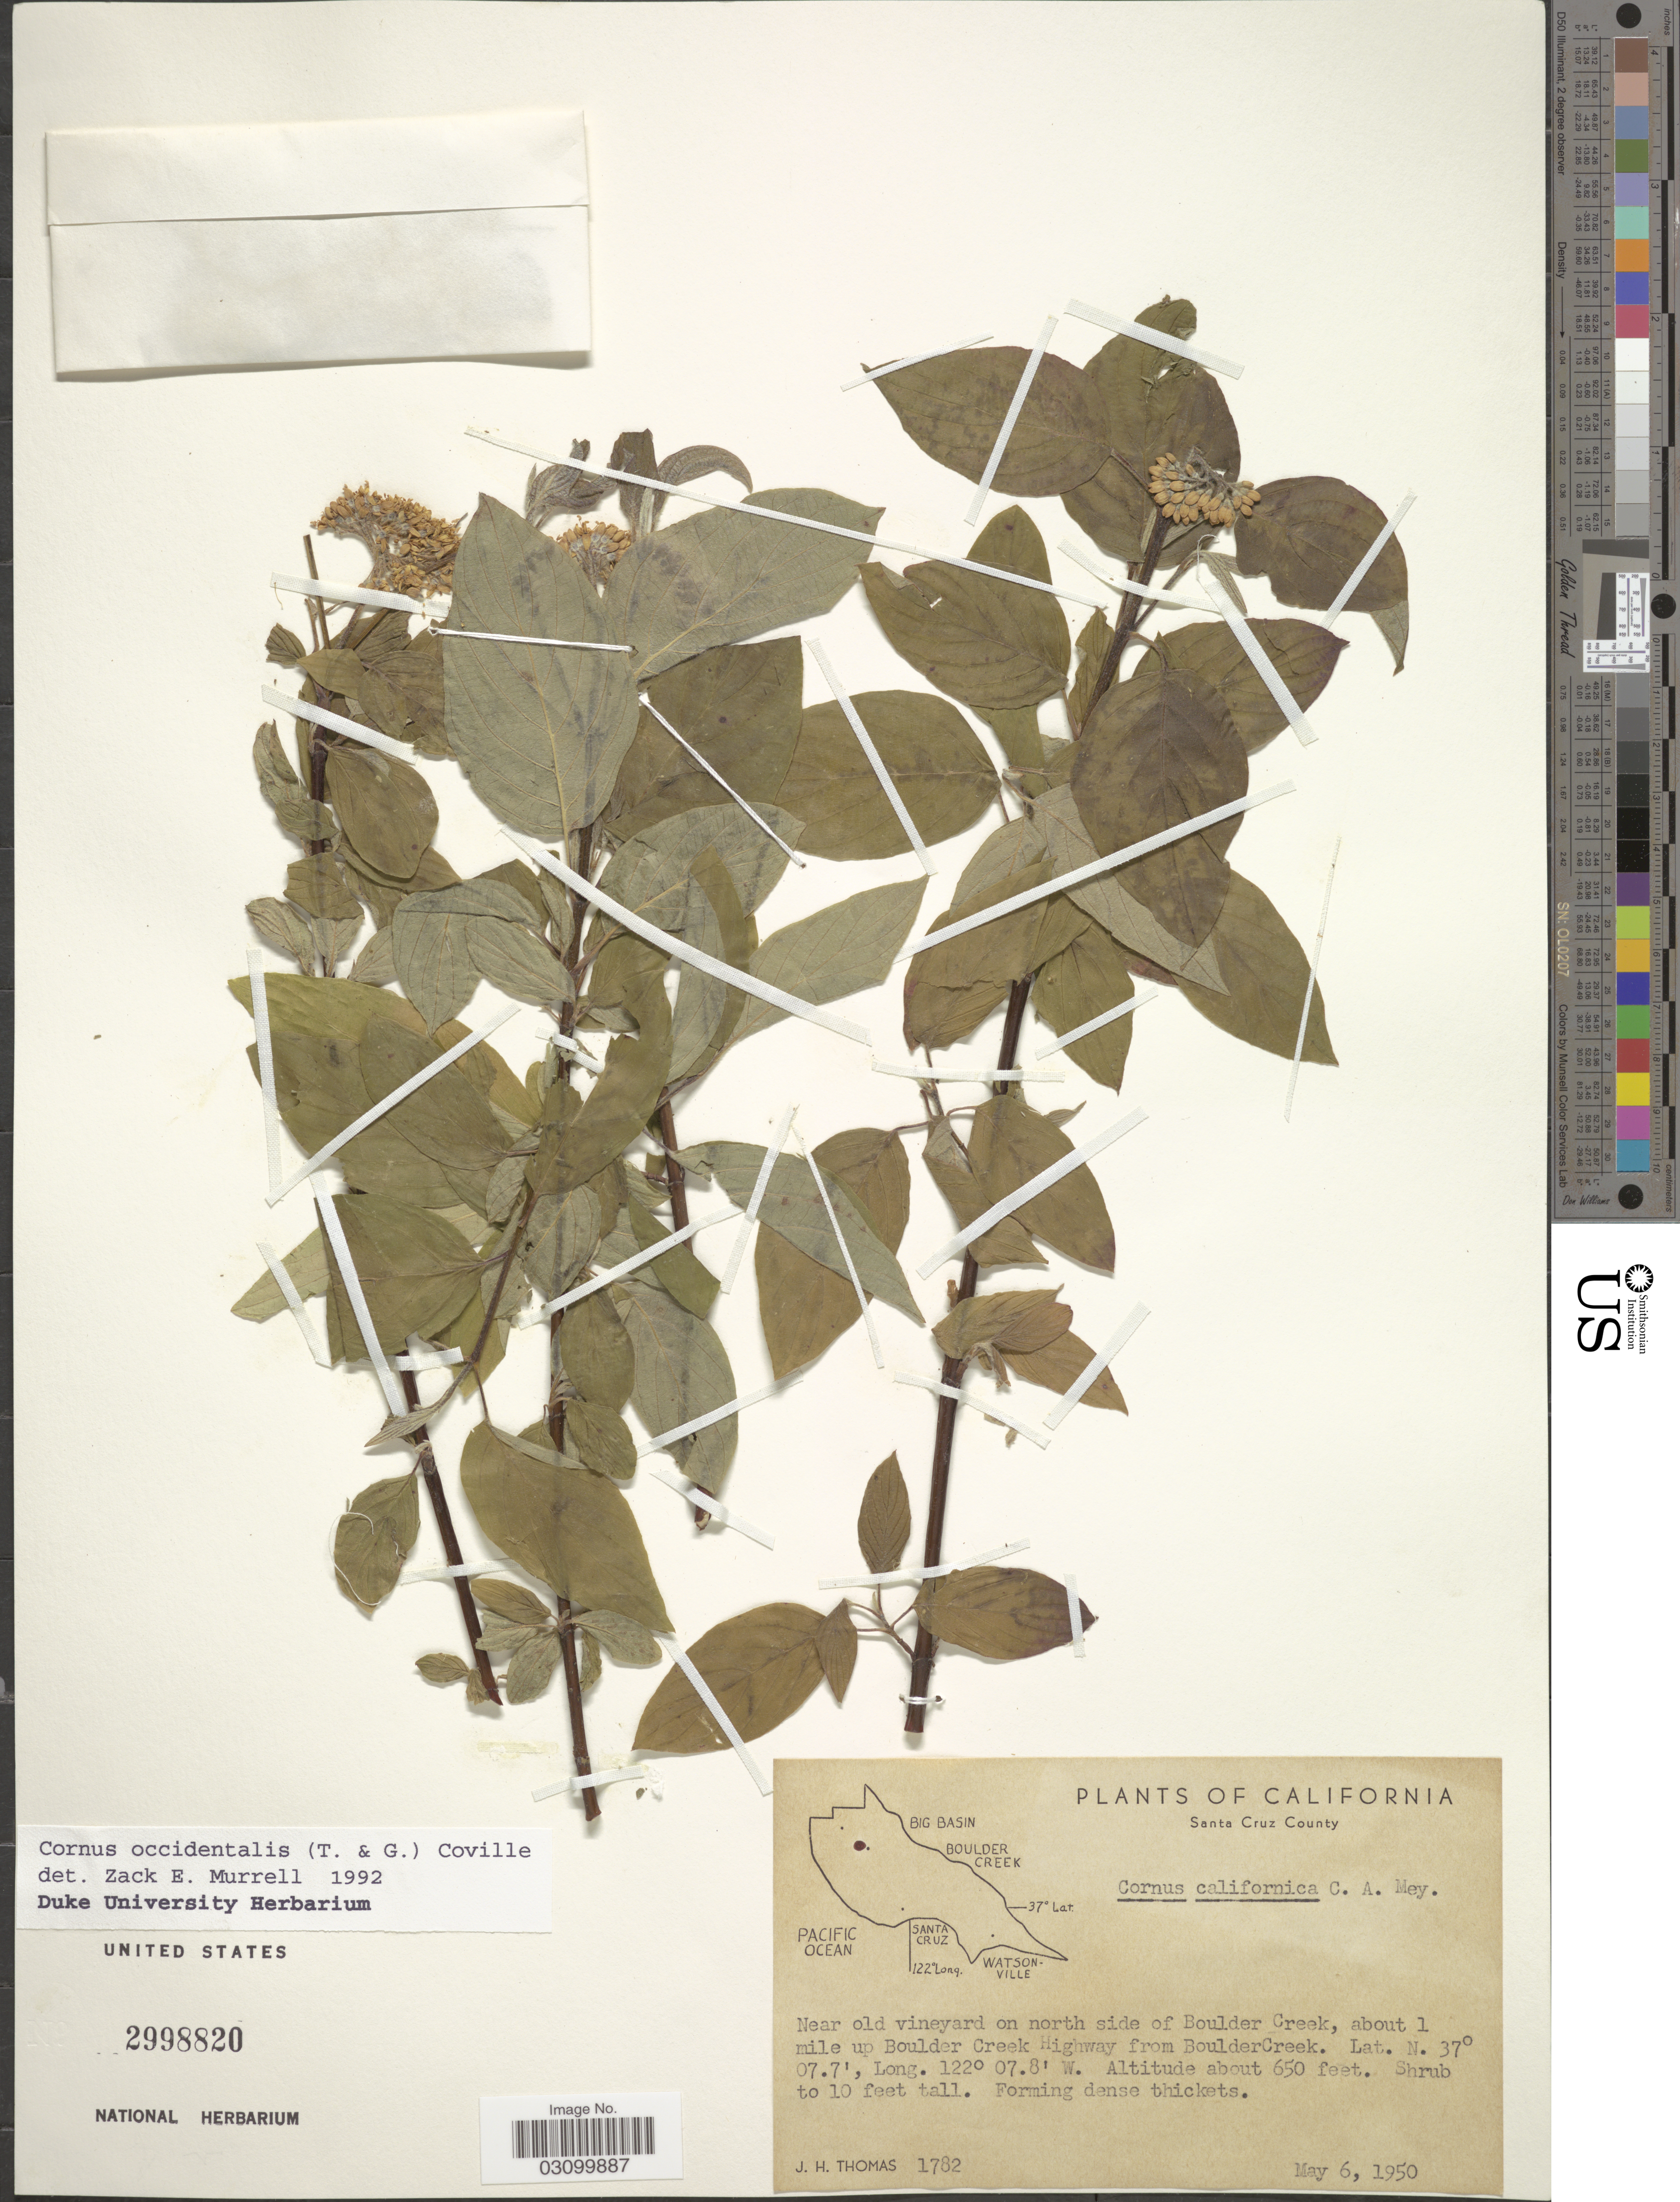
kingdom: Plantae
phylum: Tracheophyta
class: Magnoliopsida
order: Cornales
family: Cornaceae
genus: Cornus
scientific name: Cornus occidentalis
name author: (Torr. & A. Gray) Coville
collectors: J. H. Thomas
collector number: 1782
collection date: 1950-05-06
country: United States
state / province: California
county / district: Santa Cruz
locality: Near old vineyard on north side of Boulder Creek, about 1 mile up Boulder Creek Highway from Boulder Creek.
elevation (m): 198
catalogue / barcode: US 2998820